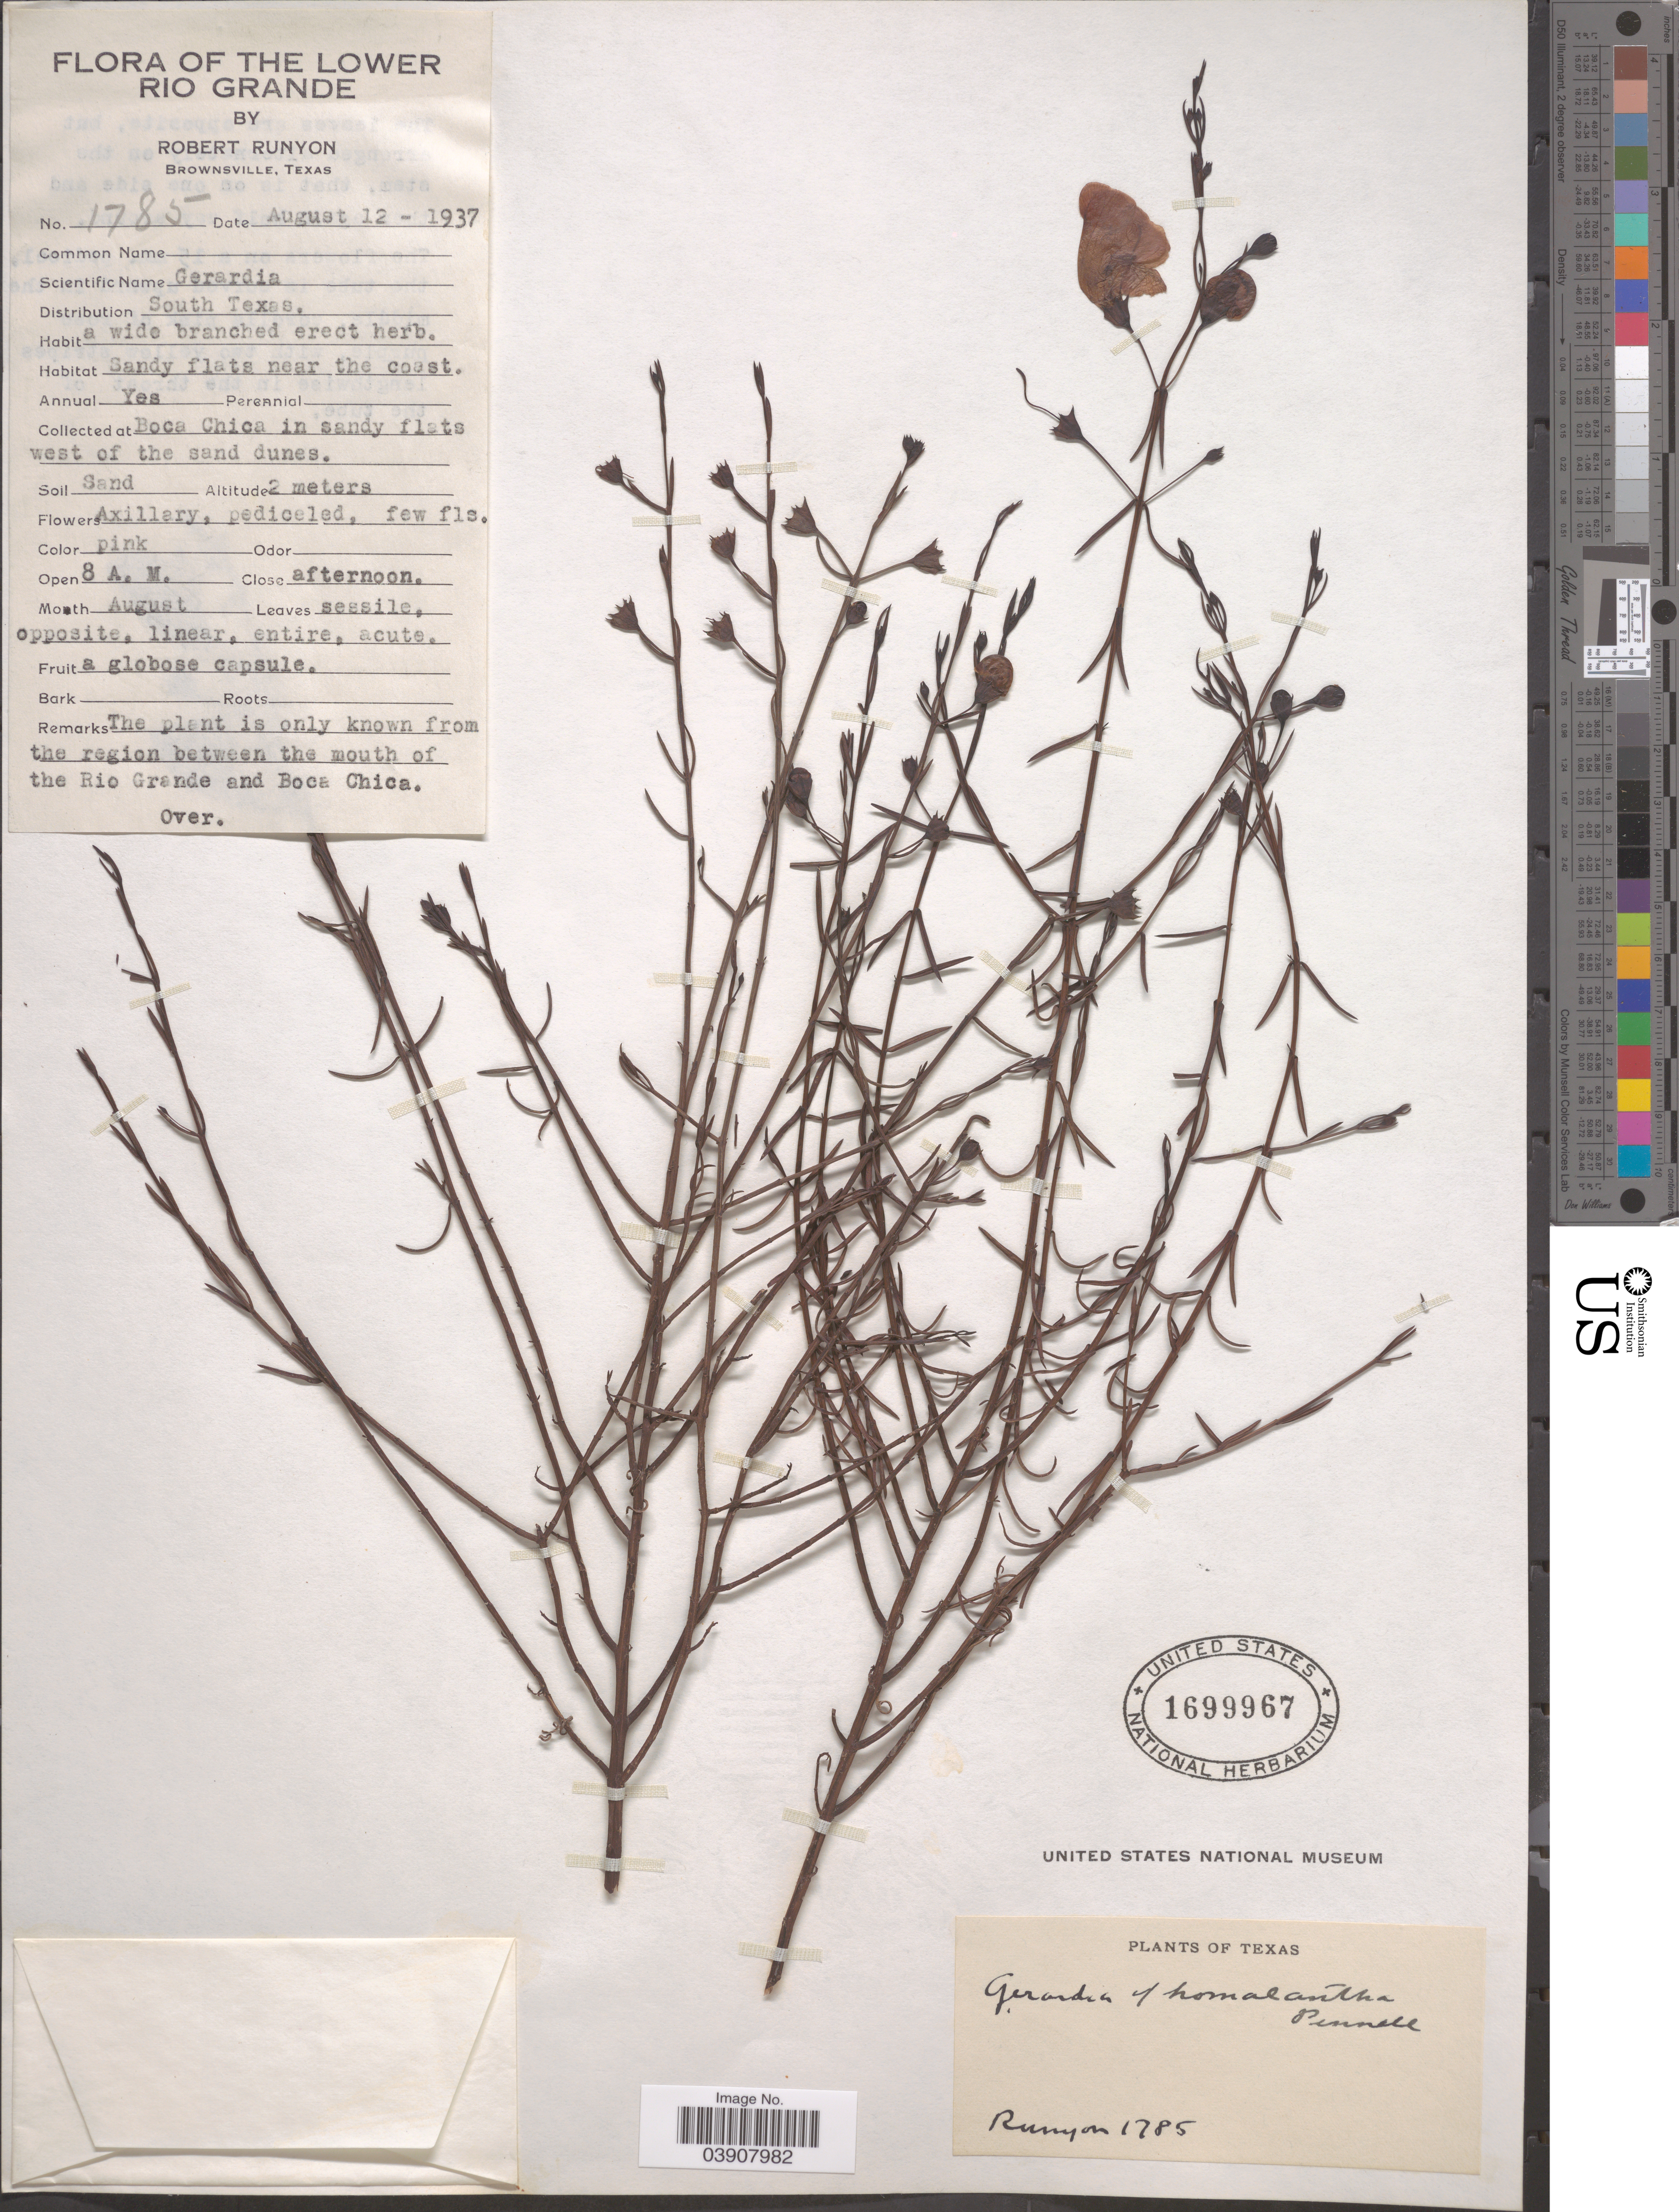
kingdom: Plantae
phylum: Tracheophyta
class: Magnoliopsida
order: Lamiales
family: Orobanchaceae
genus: Agalinis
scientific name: Agalinis homolantha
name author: Pennell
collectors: R. Runyon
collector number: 1785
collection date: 1937-08-12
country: United States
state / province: Texas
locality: South Texas. Boca Chica in sandy flats west of the sand dunes.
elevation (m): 2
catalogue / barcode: US 1699967